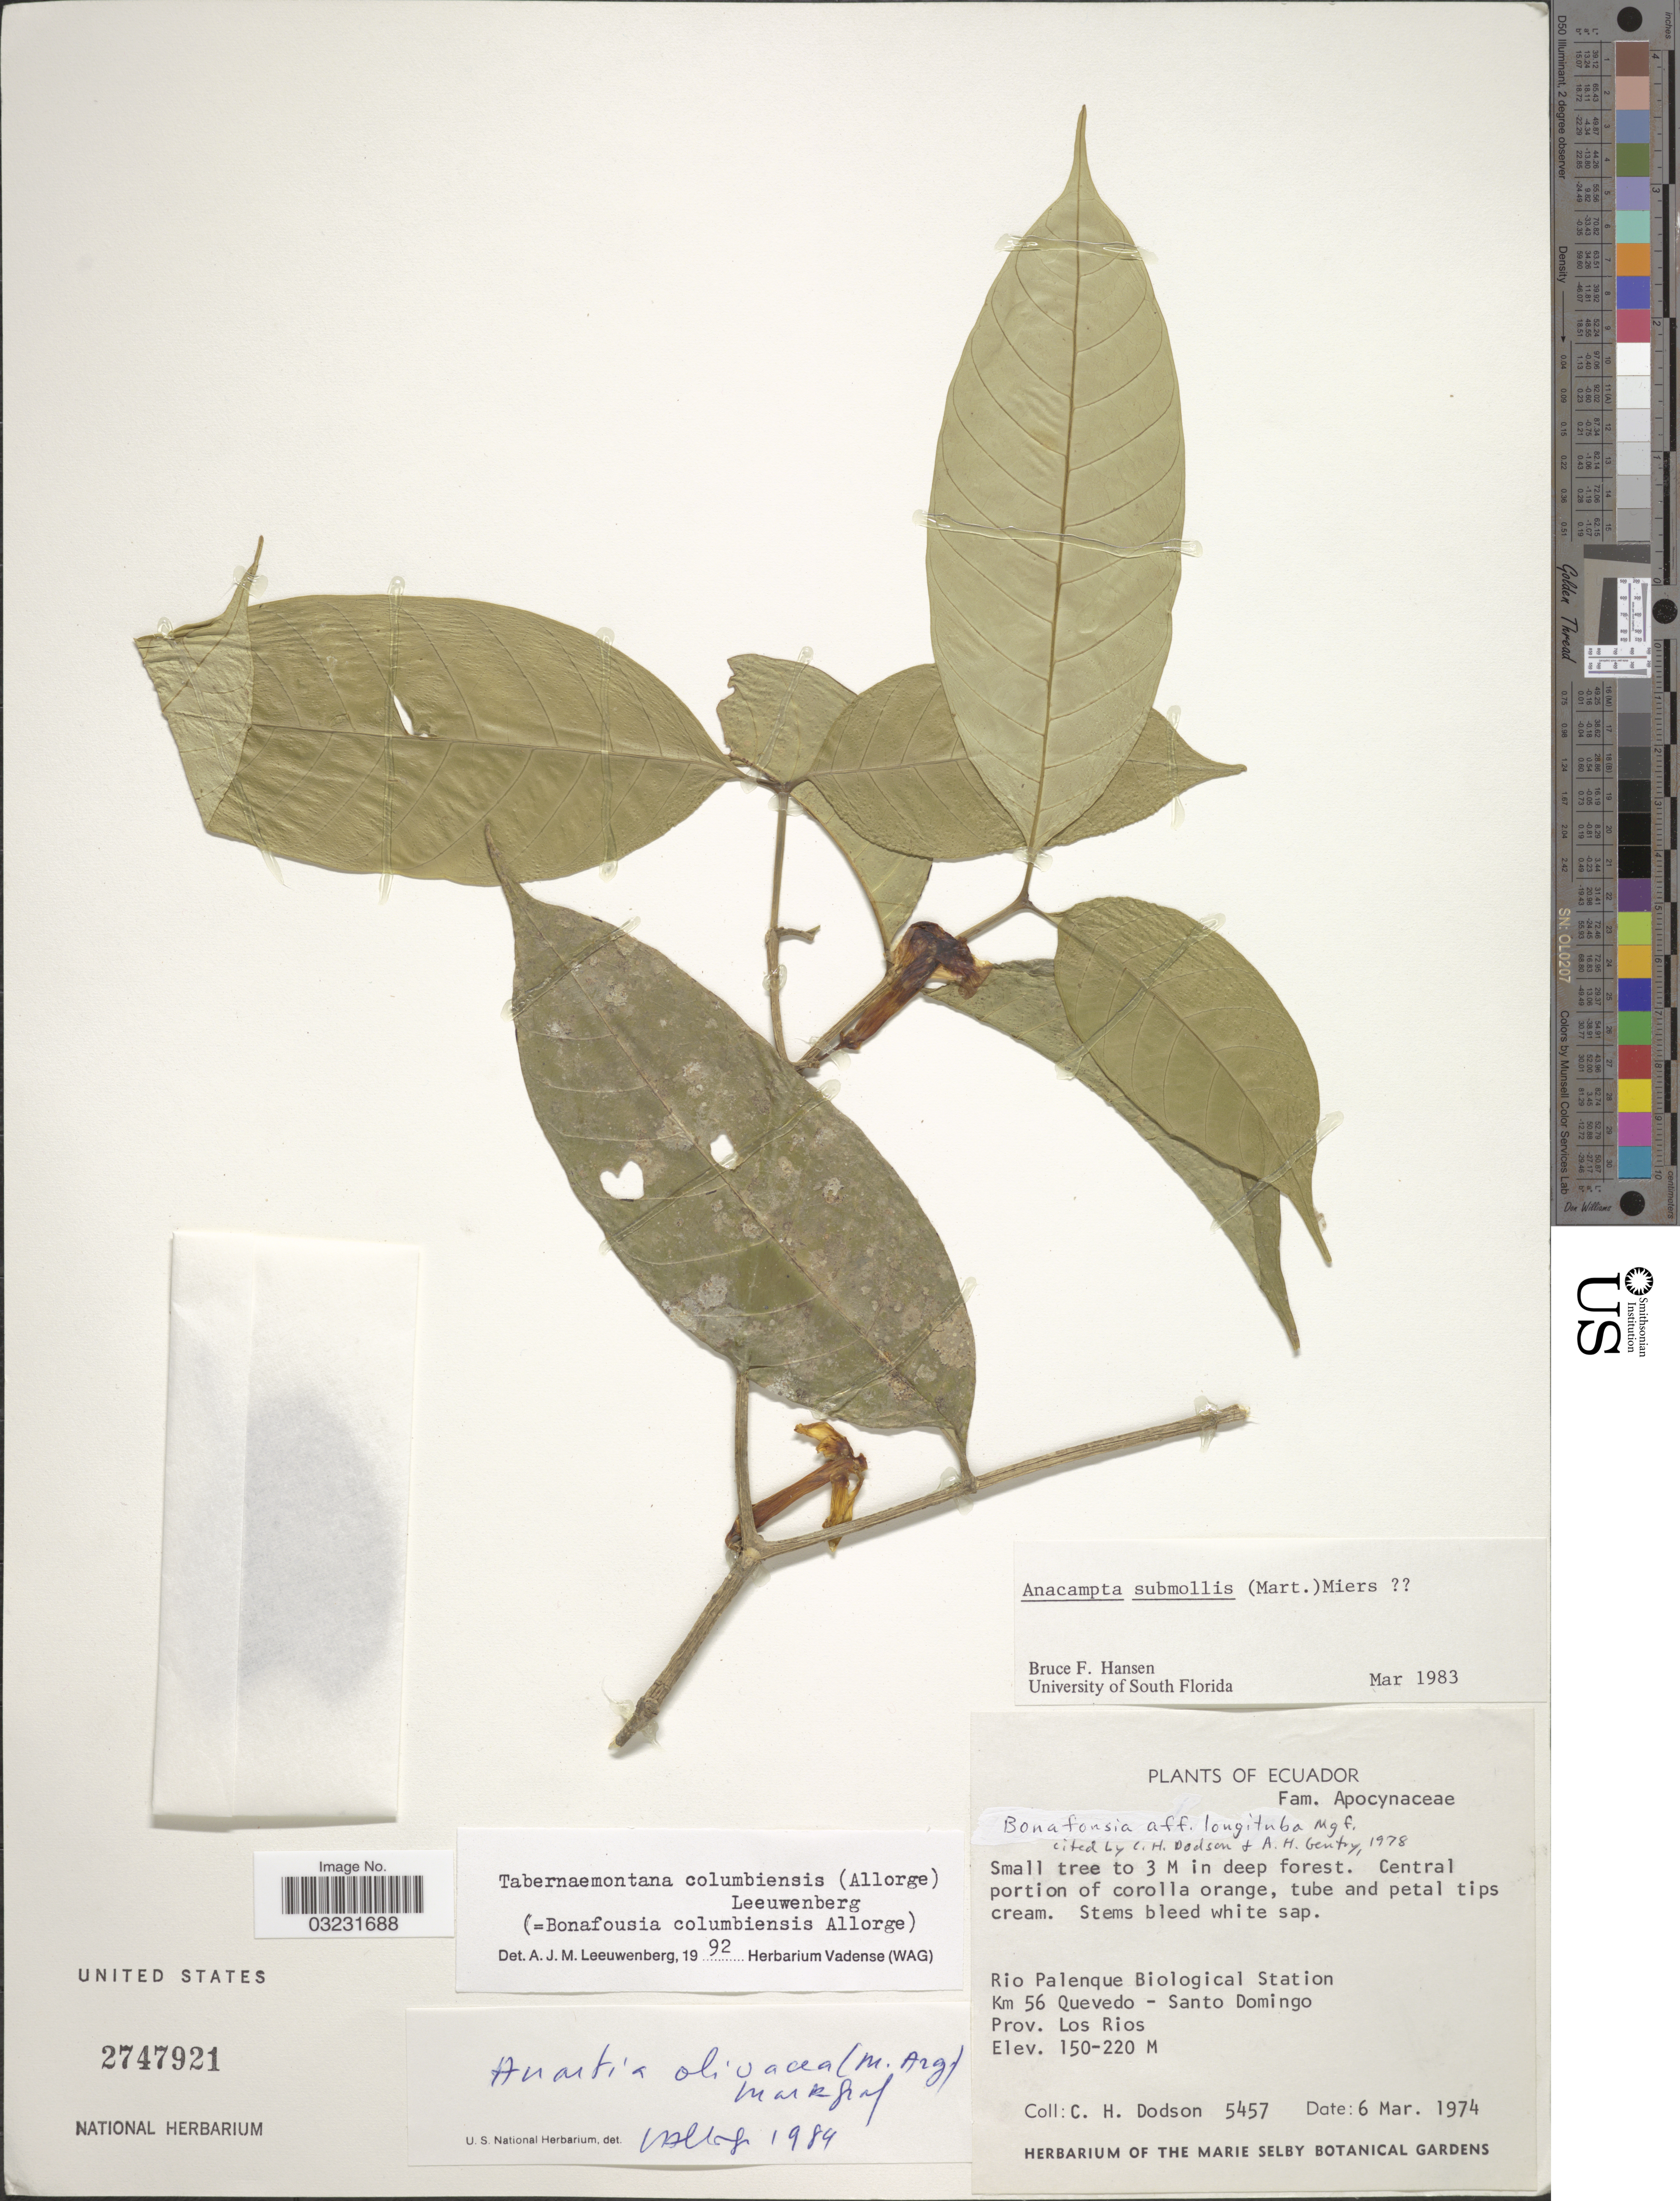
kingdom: Plantae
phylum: Tracheophyta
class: Magnoliopsida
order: Gentianales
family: Apocynaceae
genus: Tabernaemontana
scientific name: Tabernaemontana columbiensis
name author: (L. Allorge) Leeuwenb.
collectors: C. H. Dodson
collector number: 5457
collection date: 1974-03-06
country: Ecuador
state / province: Los Ríos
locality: Rio Palenque Biological Station Km 56 Quevedo - Santo Domingo. Prov. Los Rios.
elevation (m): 150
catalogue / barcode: US 2747921